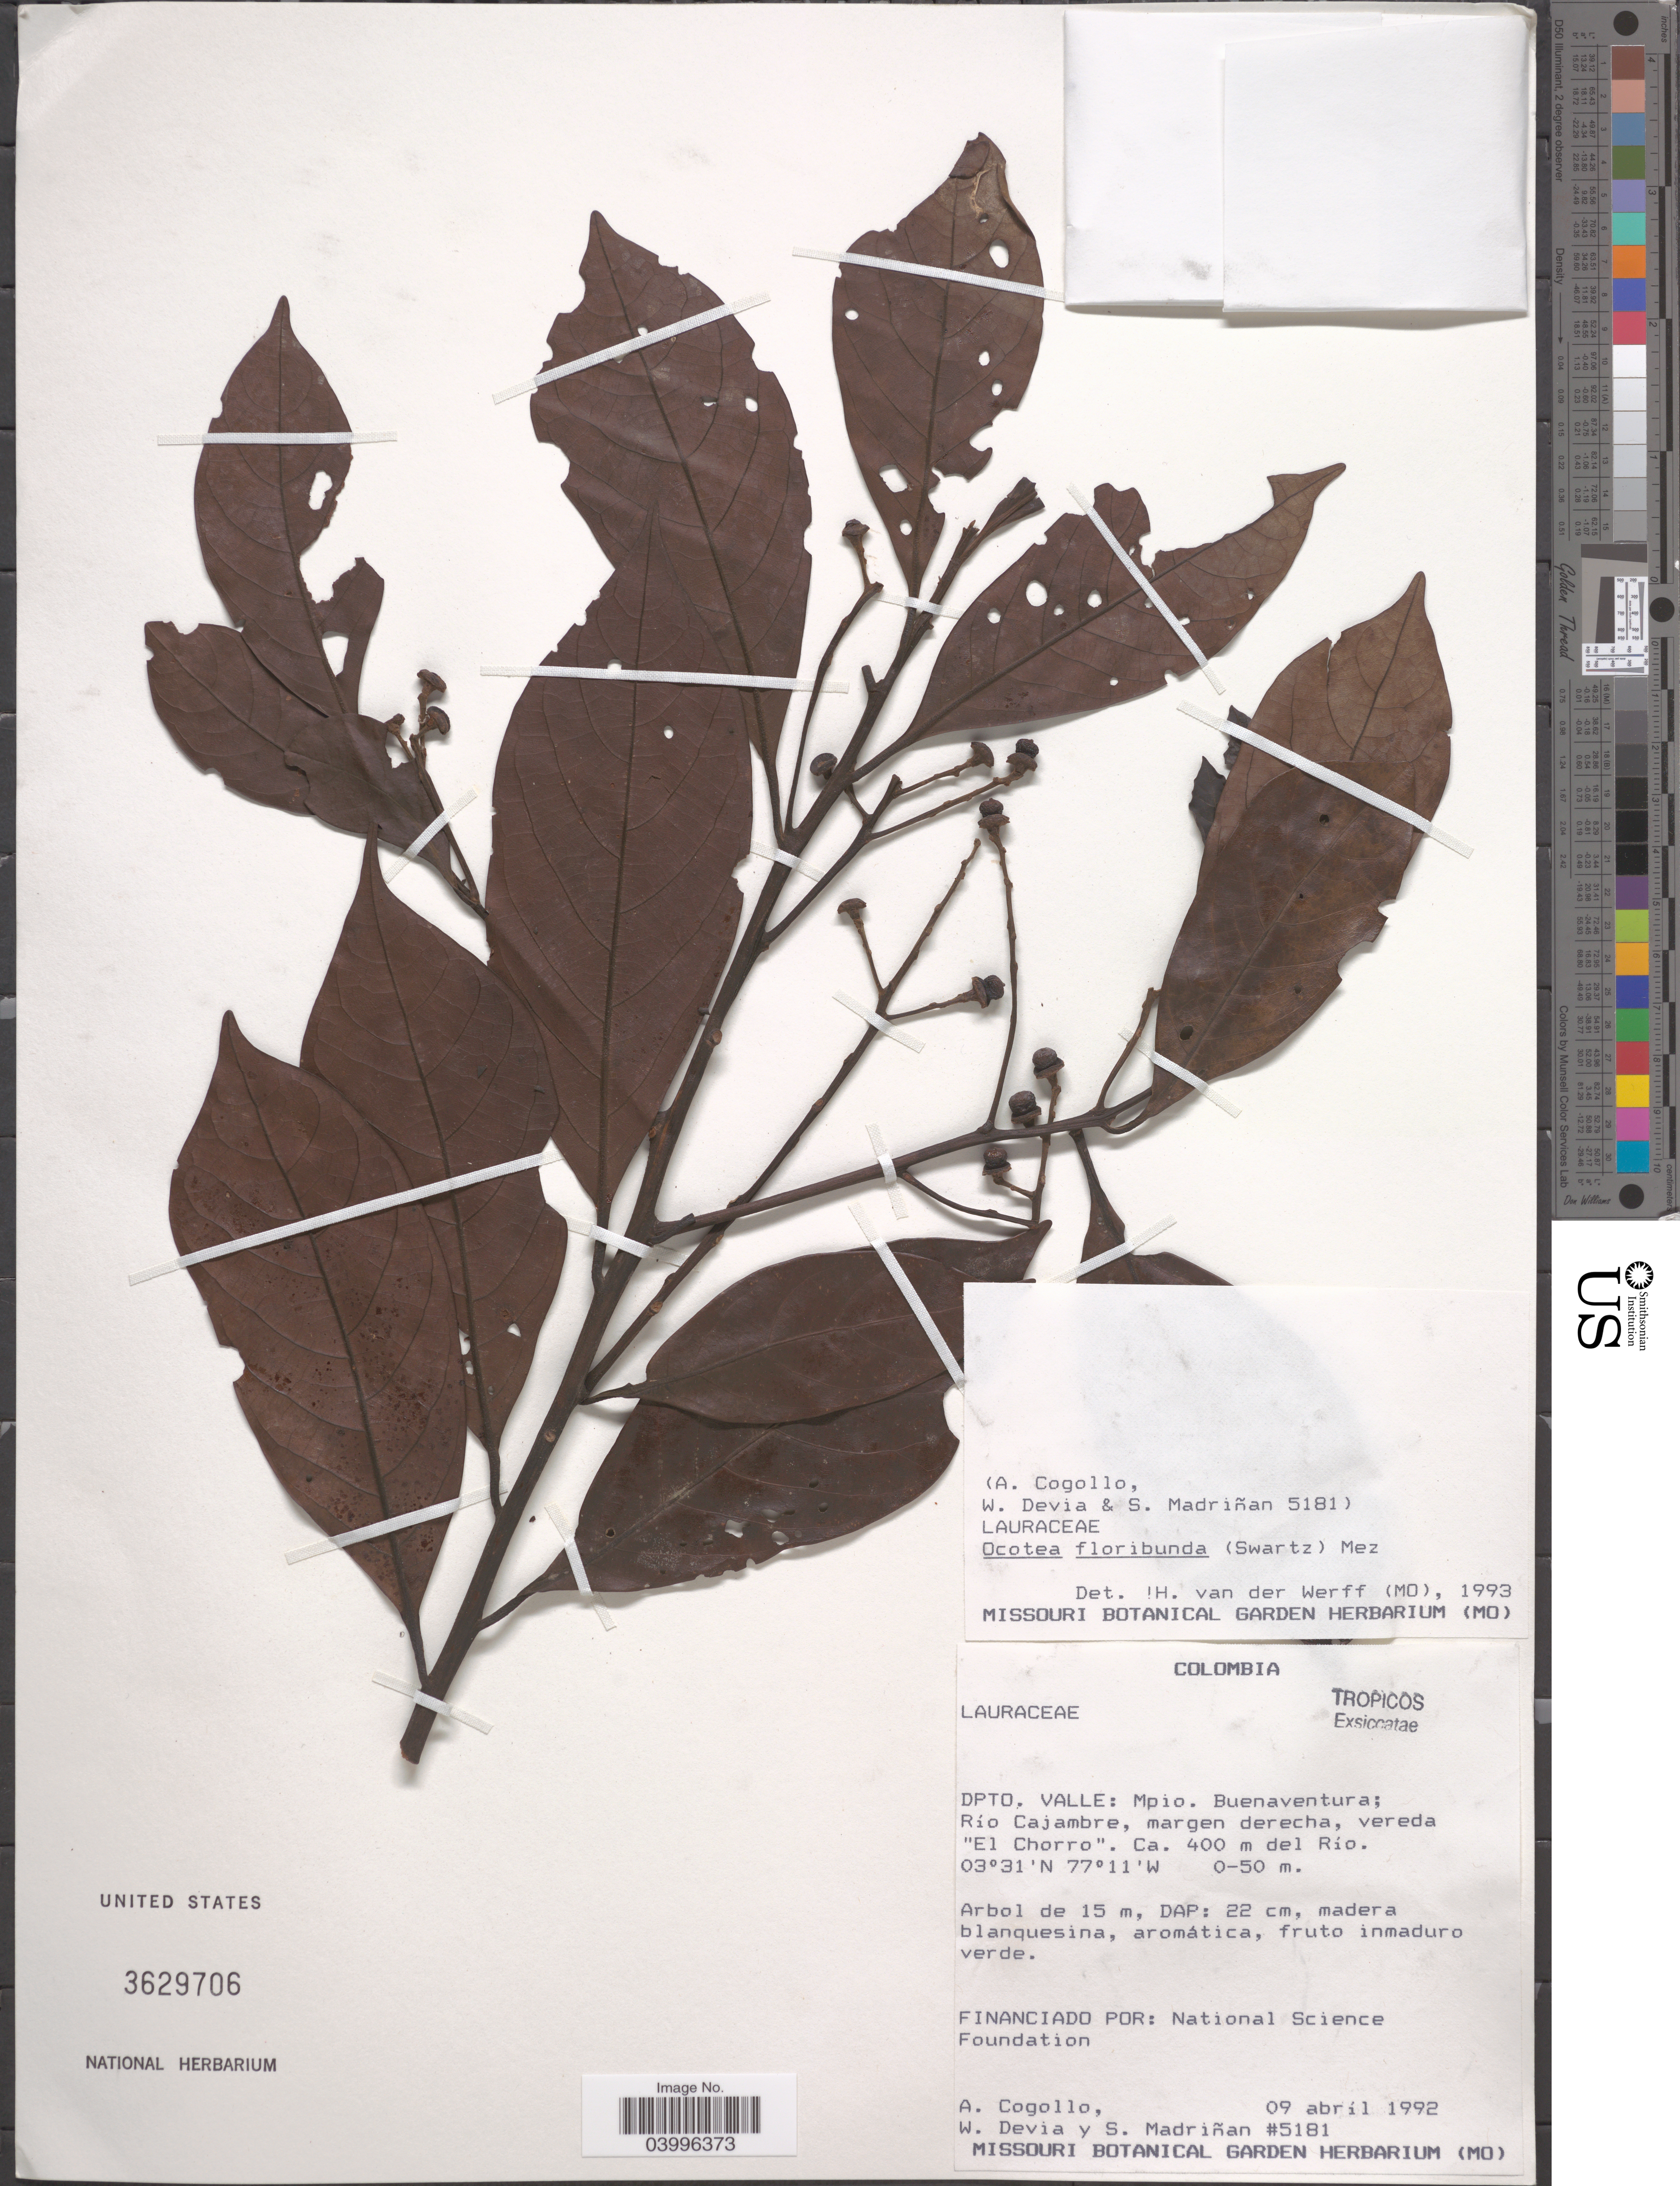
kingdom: Plantae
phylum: Tracheophyta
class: Magnoliopsida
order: Laurales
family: Lauraceae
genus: Ocotea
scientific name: Ocotea floribunda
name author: (Sw.) Mez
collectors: A. Cogollo, W. Devia & S. Madriñán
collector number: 5181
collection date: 1992-04-09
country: Colombia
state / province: Valle del Cauca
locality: Dpto. Valle: Mpio. Buenaventura; Rïo Cajambre, margen derecha, vereda "El Chorro", Ca. 400 m del Río.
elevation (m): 0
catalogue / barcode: US 3629706